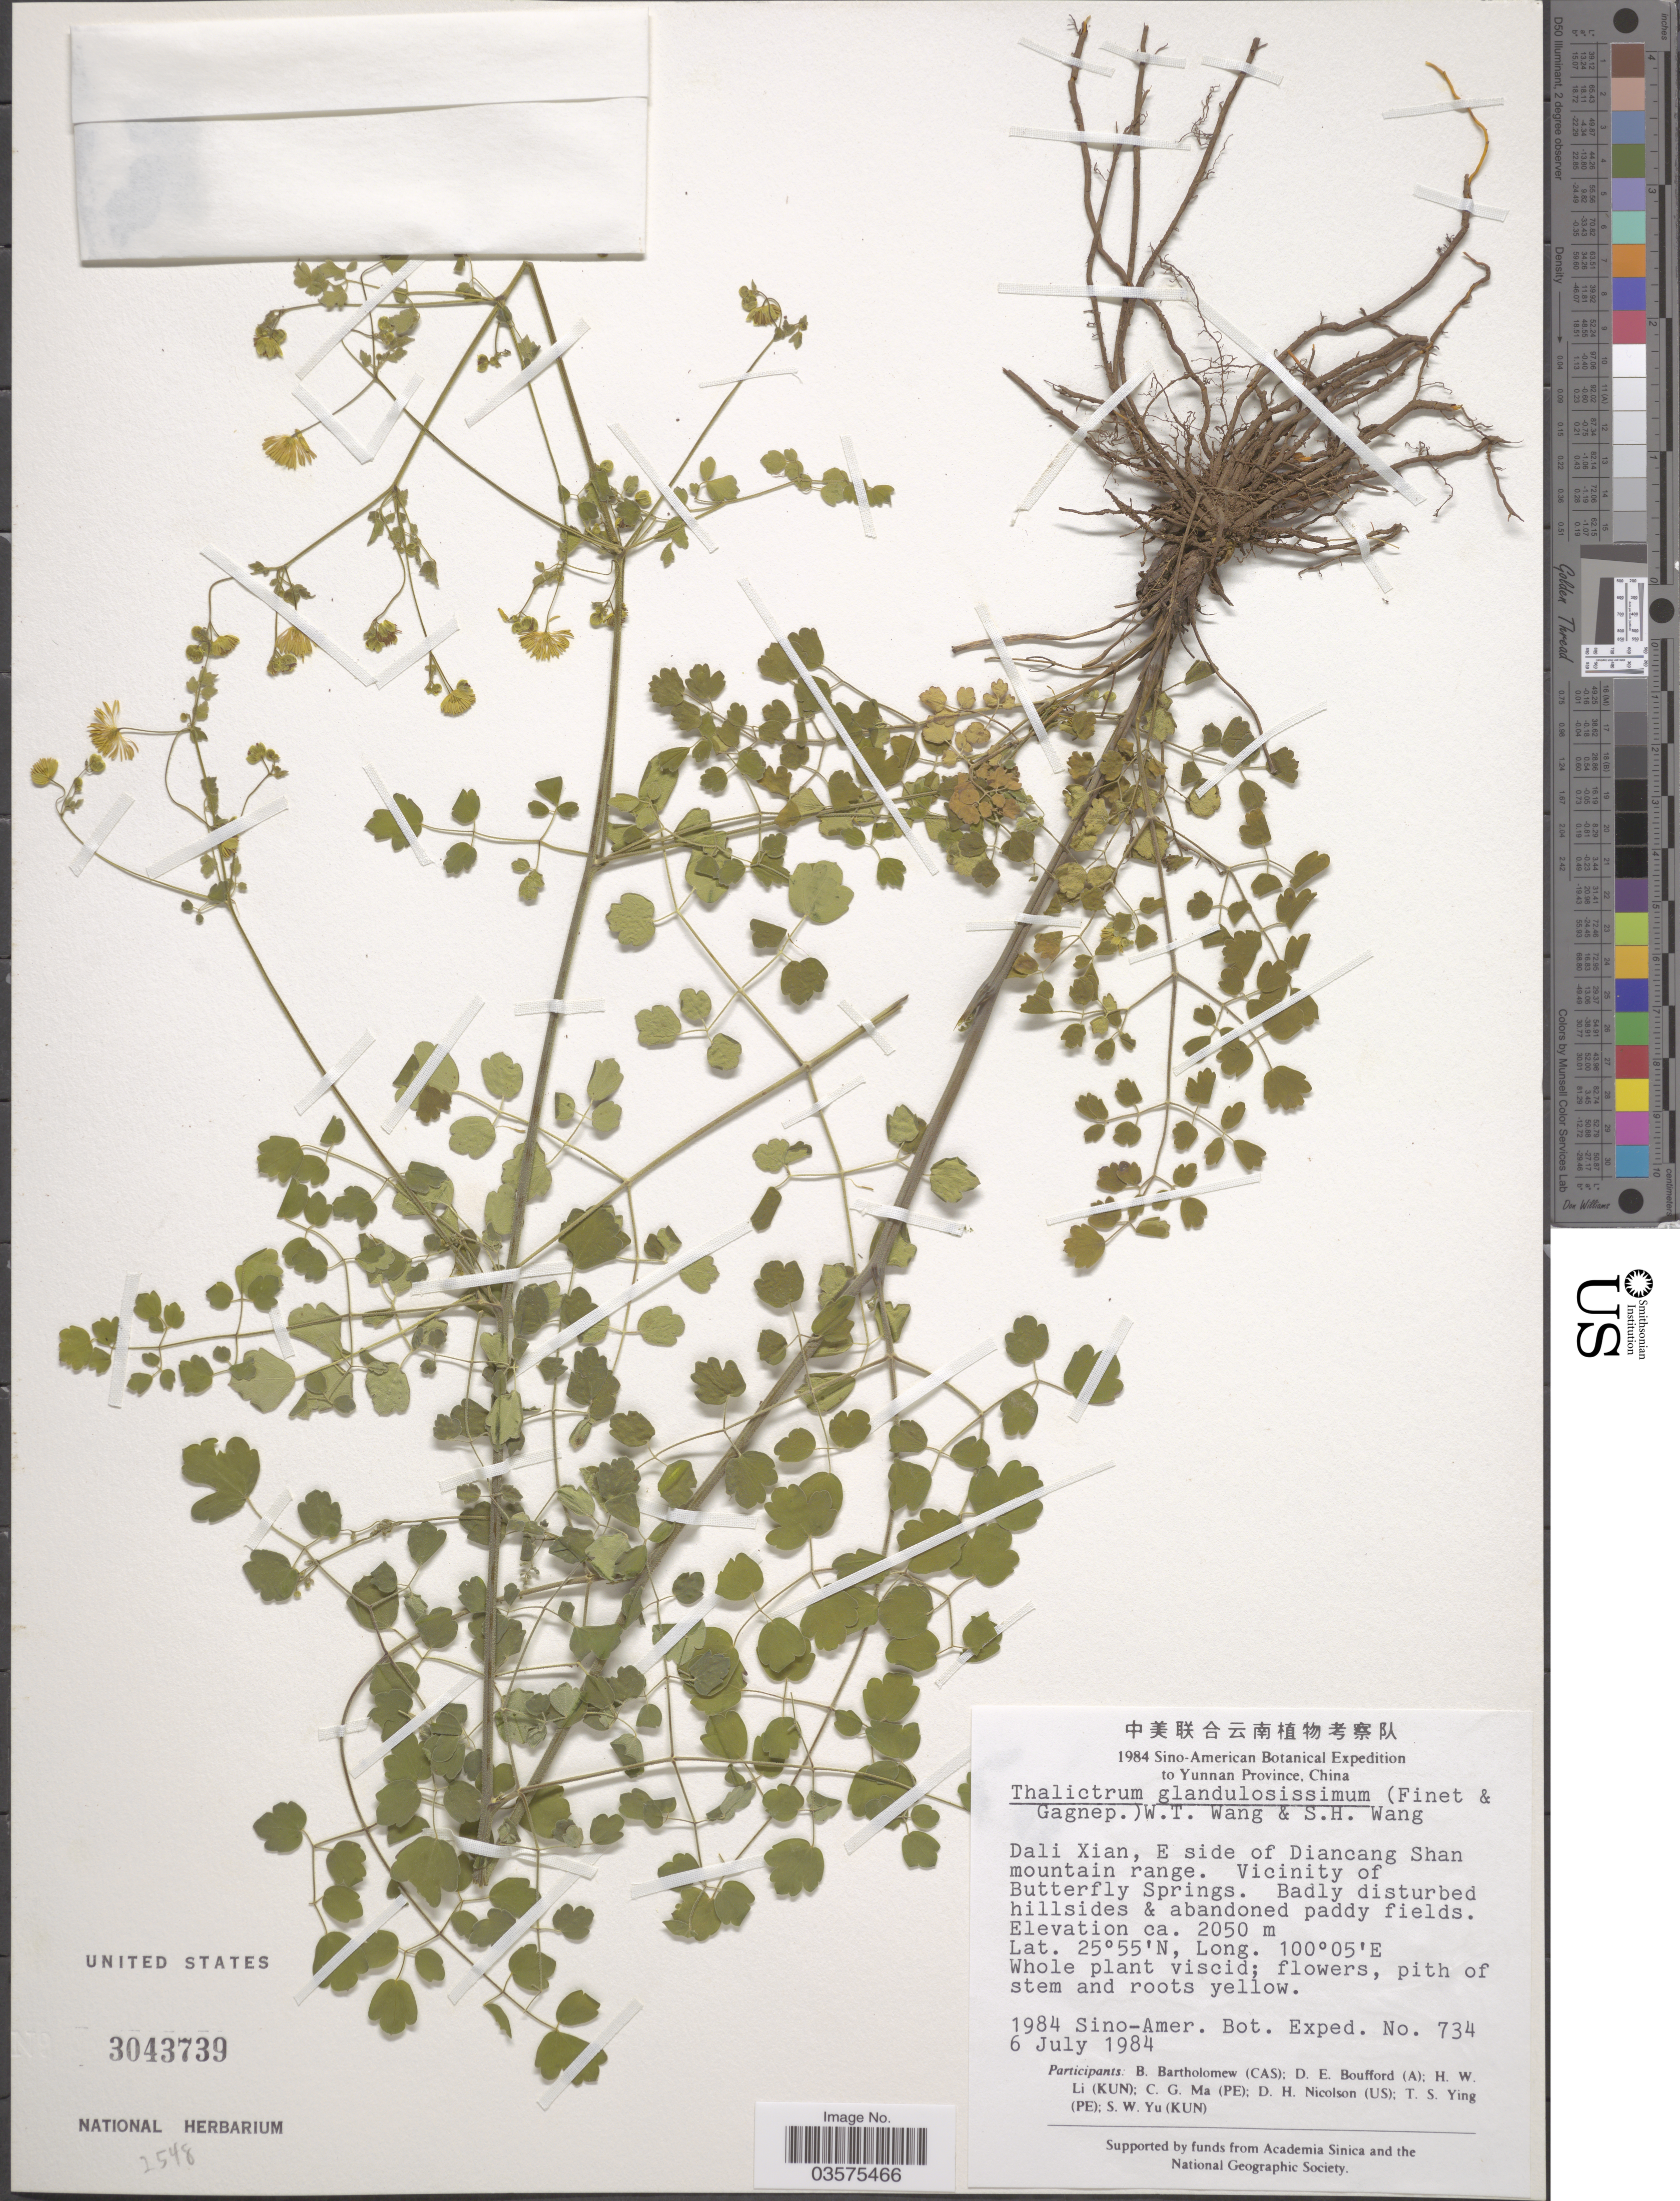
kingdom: Plantae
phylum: Tracheophyta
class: Magnoliopsida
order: Ranunculales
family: Ranunculaceae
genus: Thalictrum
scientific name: Thalictrum glandulosissimum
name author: (Finet & Gagnep.) W.T. Wang & S.H. Wang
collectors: Sino-Amer. Bot. Exped. 1984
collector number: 734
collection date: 1984-07-06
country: China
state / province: Yunnan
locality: Dali Xian, E side of Diancang Shan mountain range. Vicinity of Butterfly Springs.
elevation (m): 2050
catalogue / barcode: US 3043739